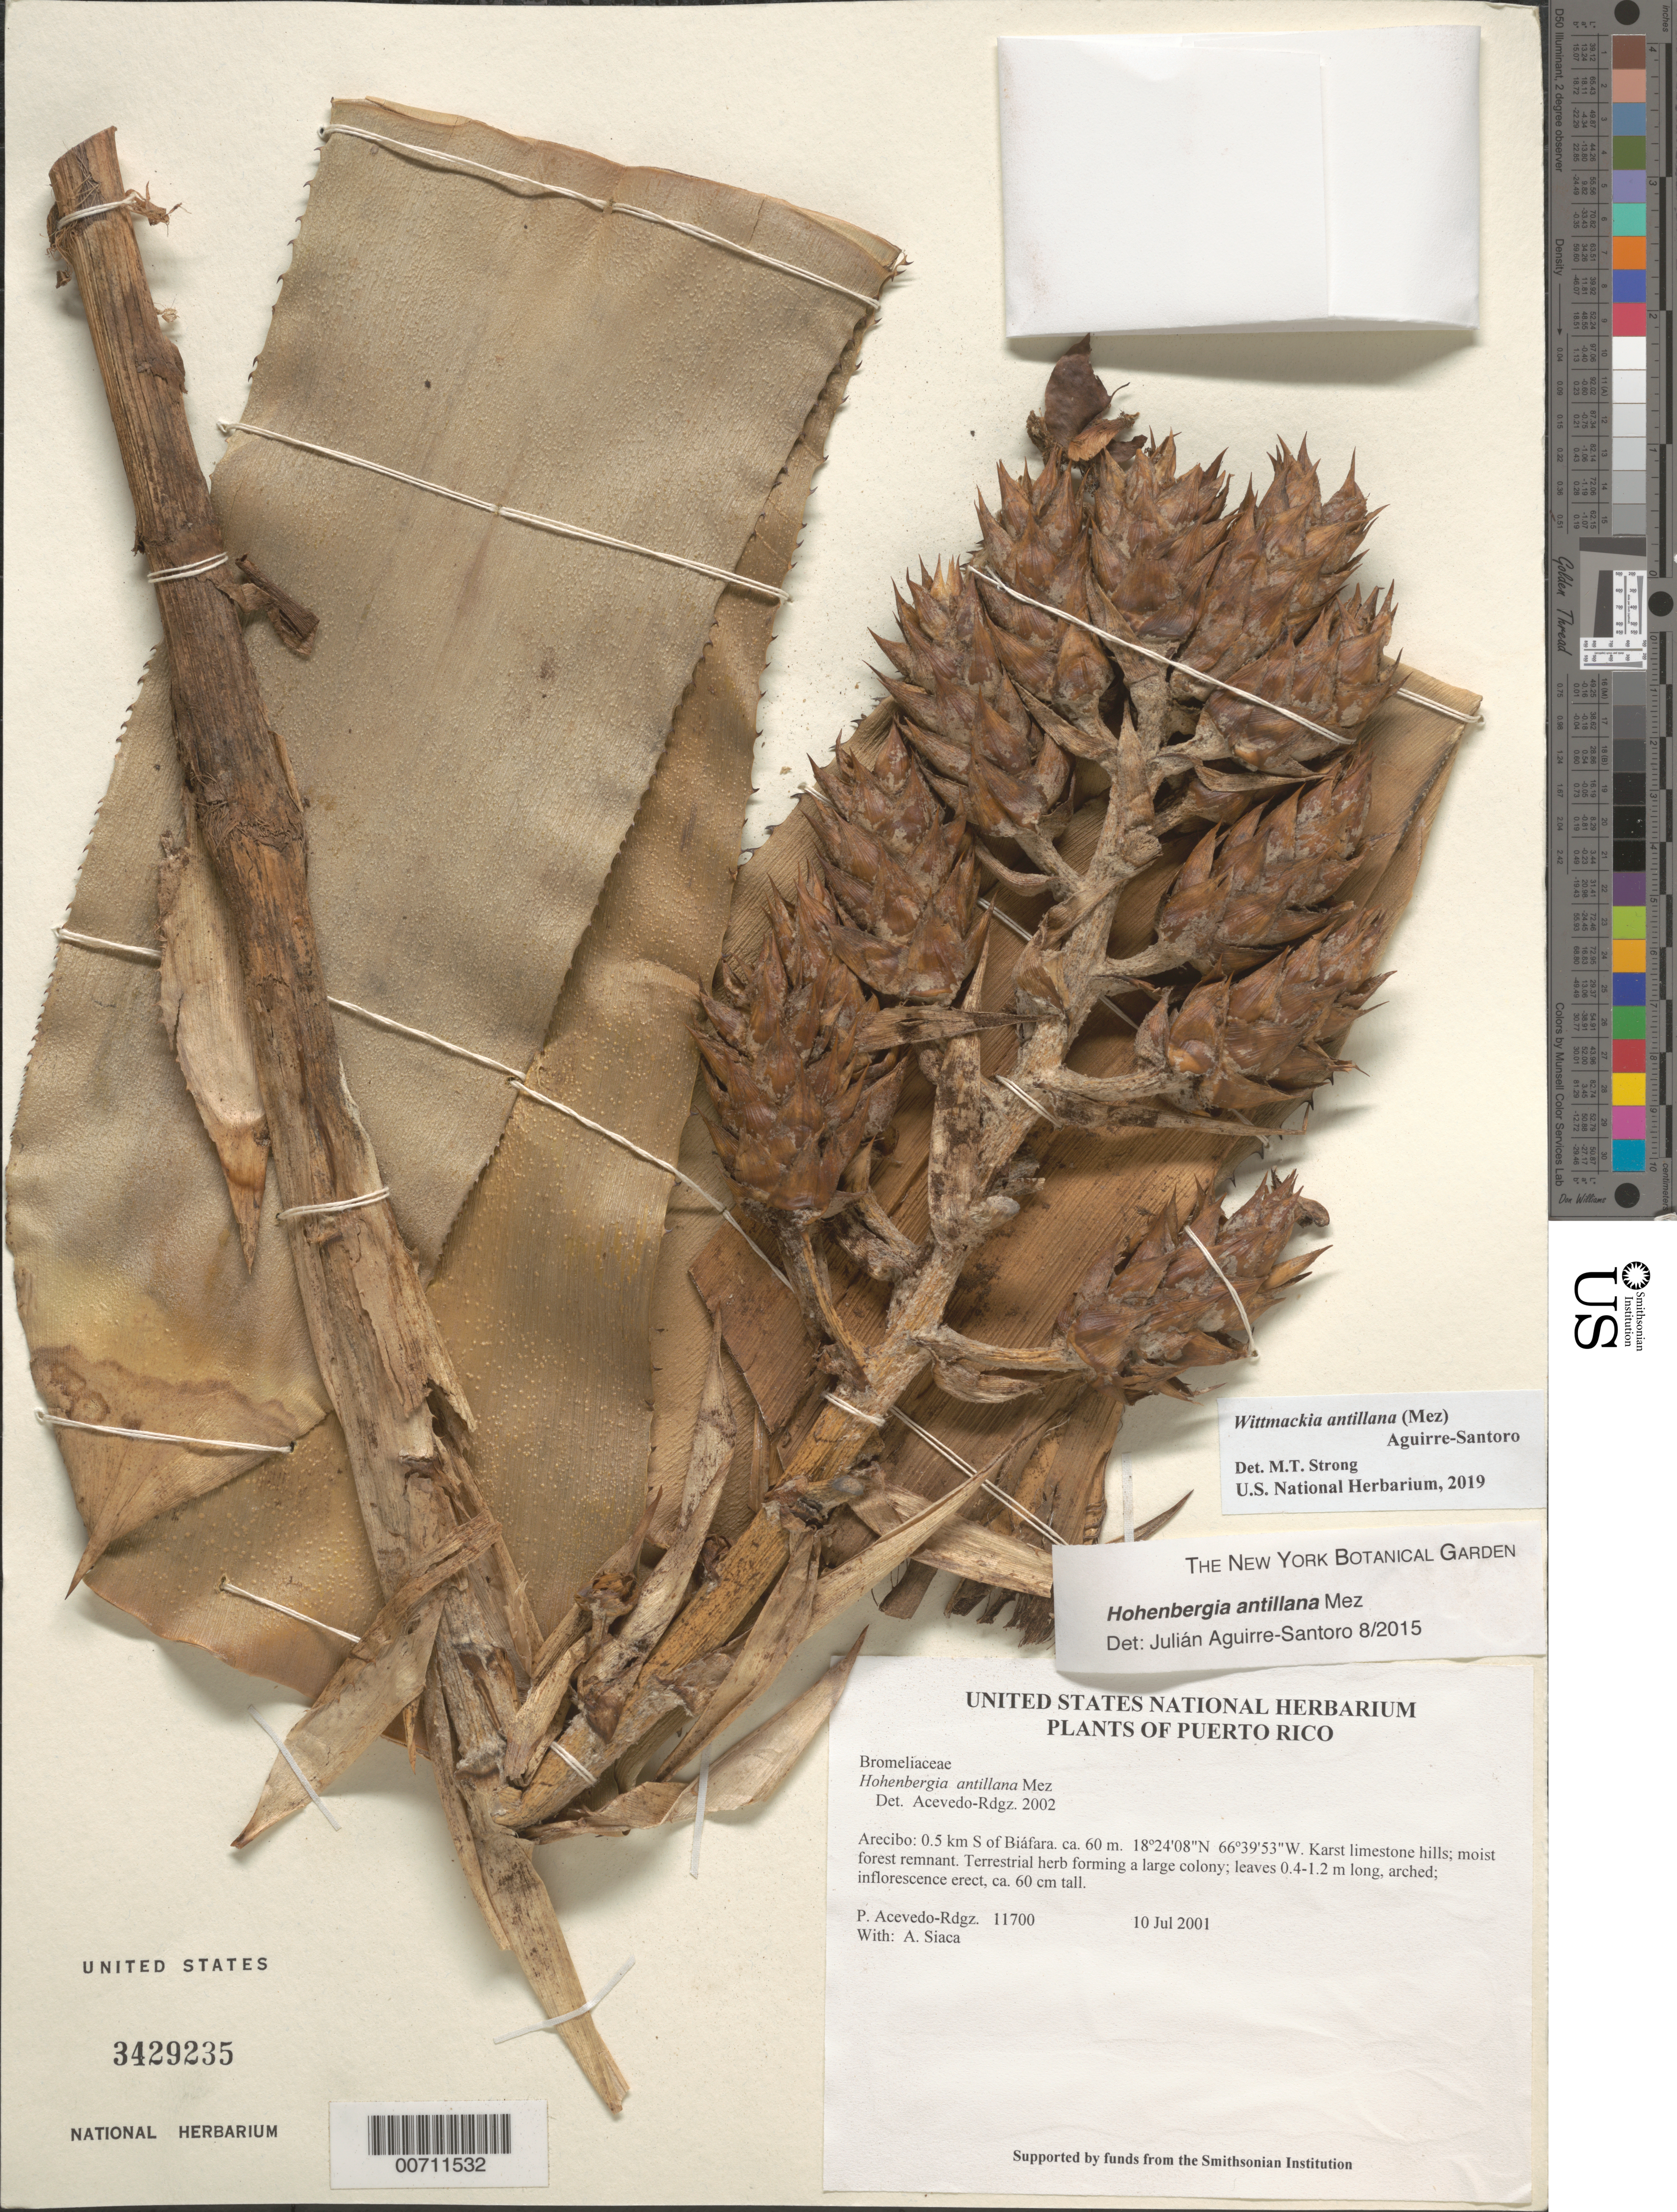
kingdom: Plantae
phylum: Tracheophyta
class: Liliopsida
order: Poales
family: Bromeliaceae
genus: Wittmackia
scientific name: Wittmackia abbreviata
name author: (L.B. Sm. & Proctor) Aguirre-Santoro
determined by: Strong, Mark T., (BOT), Smithsonian Institution - National Museum of Natural History (UNITED STATES)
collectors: P. Acevedo-Rodr. & A. Siaca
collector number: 11700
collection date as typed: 10 Jul 2001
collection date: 2001-07-10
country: Puerto Rico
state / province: Arecibo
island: Puerto Rico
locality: Arecibo: 0.5 km S of Biáfara.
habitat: Karst limestone hills; moist forest remnant.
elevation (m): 60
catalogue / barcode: US 3429235